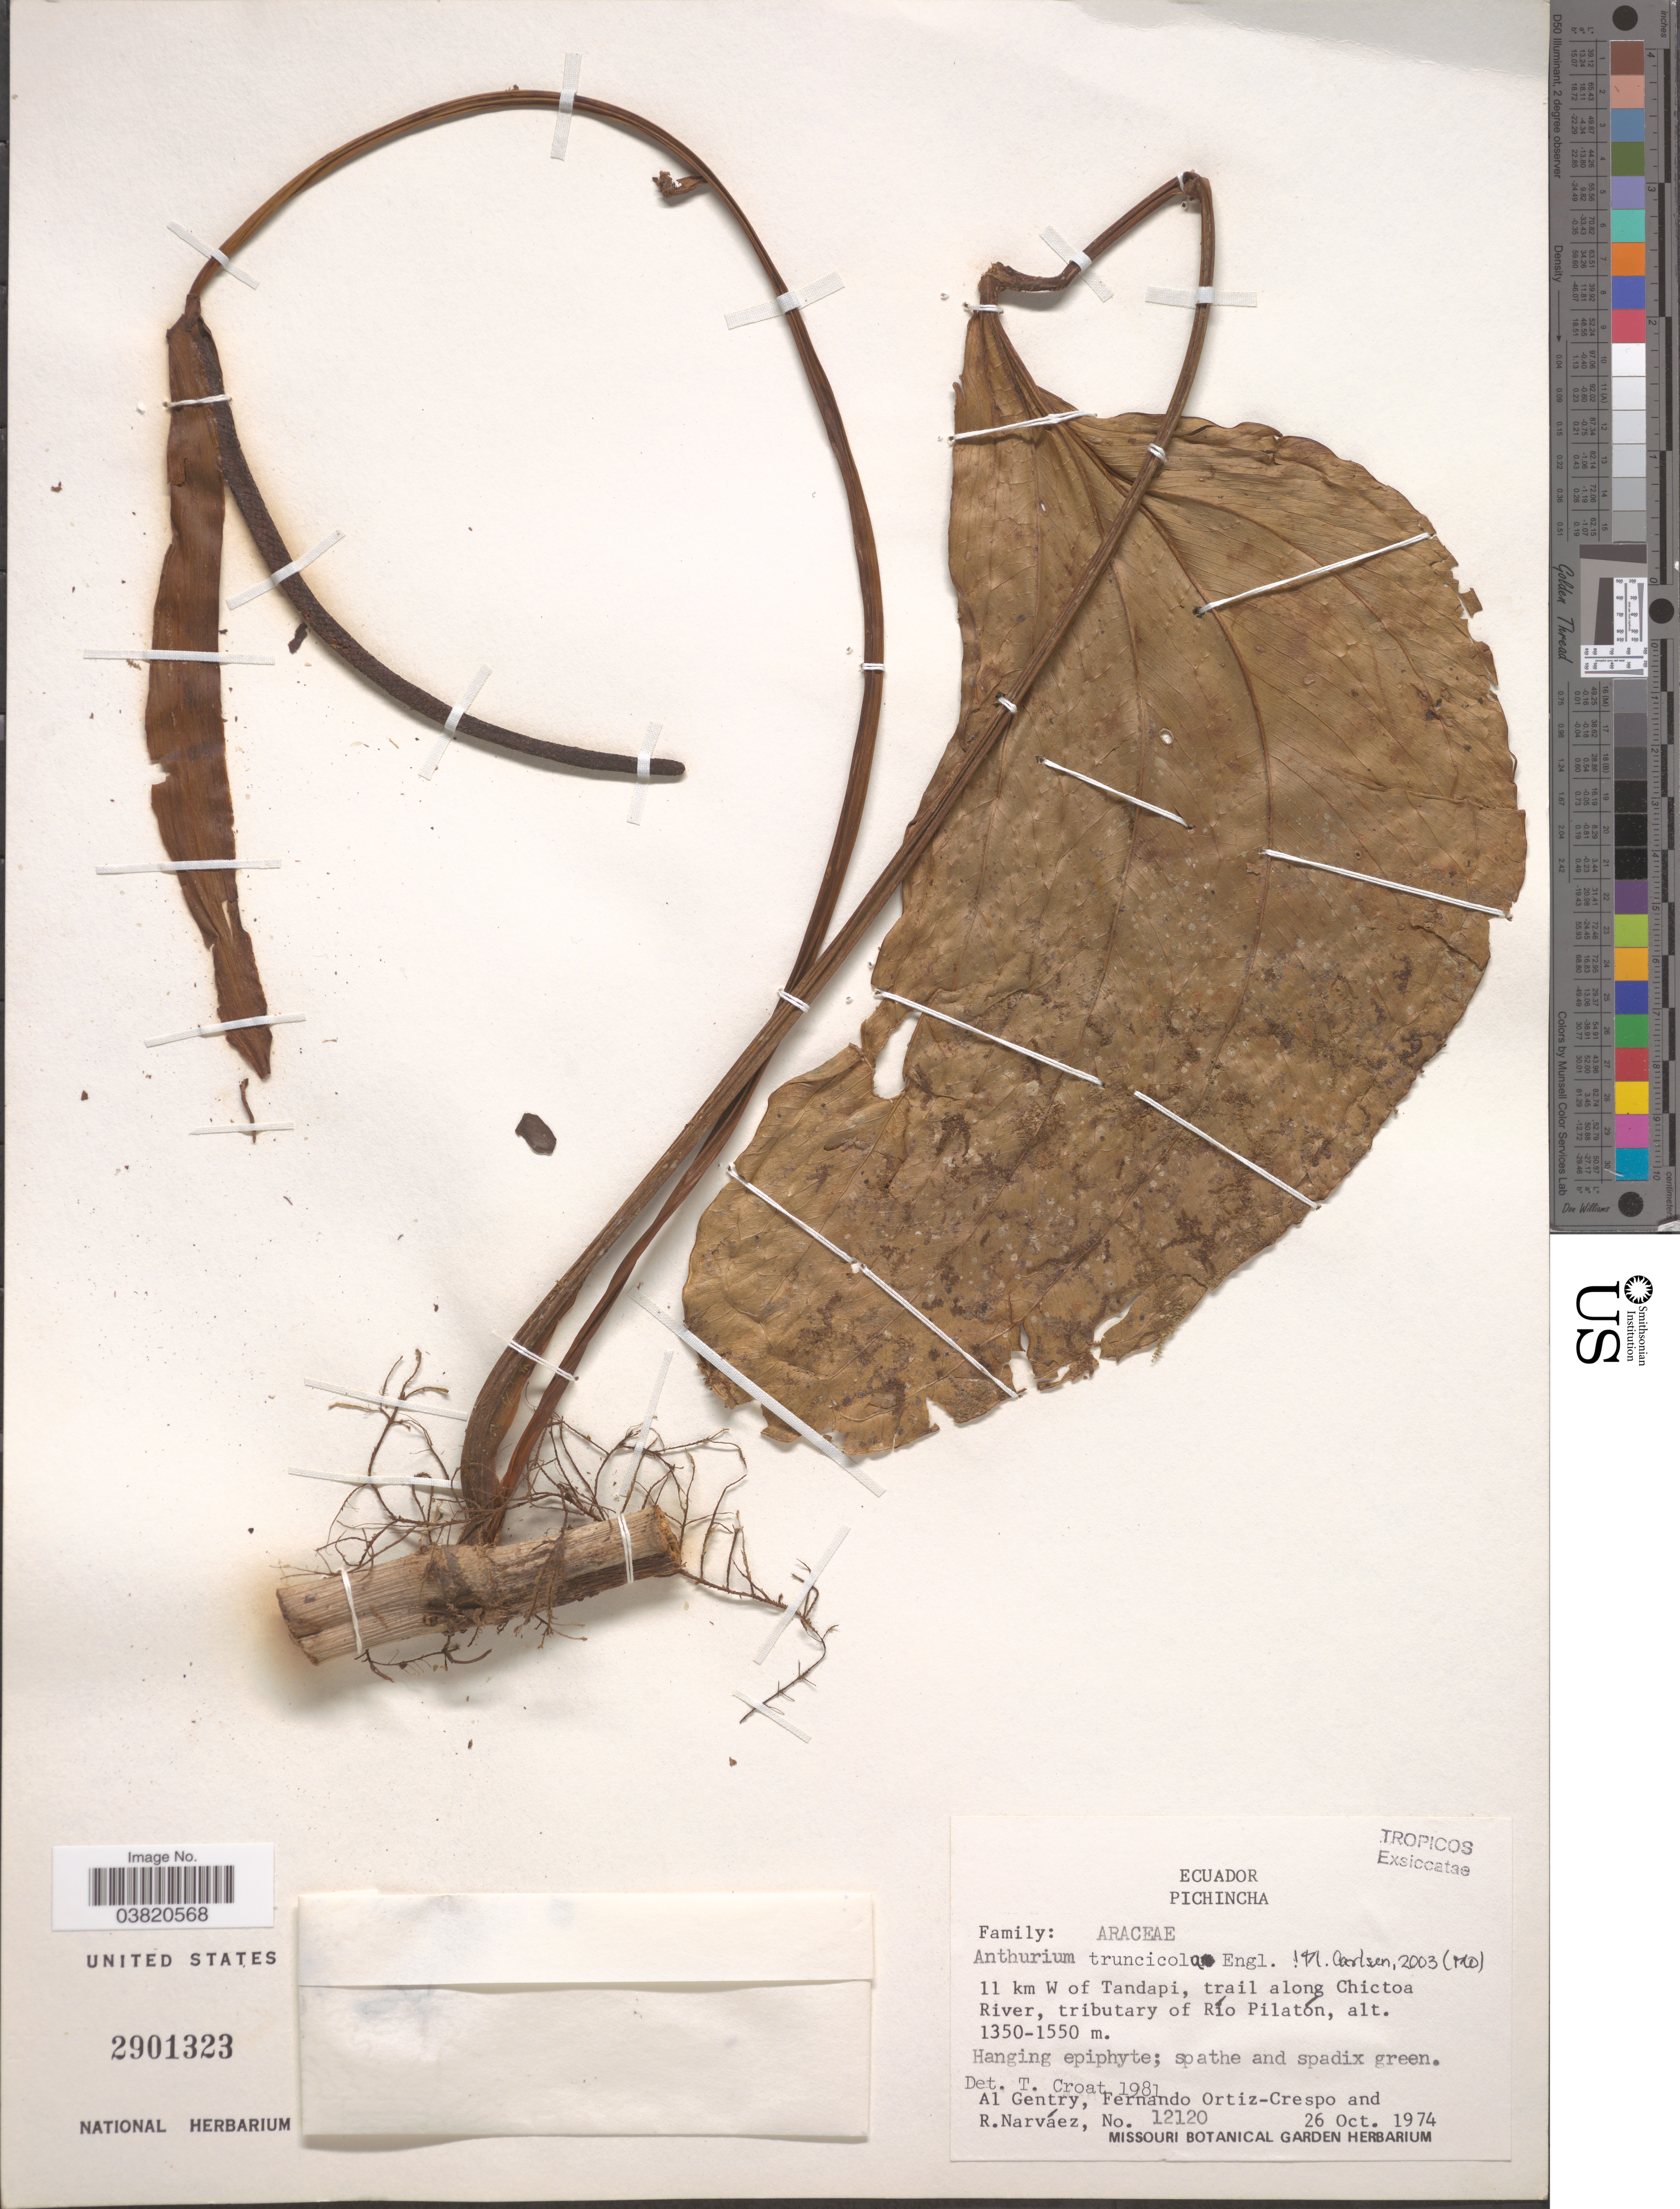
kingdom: Plantae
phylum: Tracheophyta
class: Liliopsida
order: Alismatales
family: Araceae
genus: Anthurium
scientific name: Anthurium truncicola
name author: Engl.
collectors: A. H. Gentry, F. Ortiz-Crespo & R. Narváez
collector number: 12120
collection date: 1974-10-26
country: Ecuador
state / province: Pichincha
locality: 11 km W of Tandapi, trail along Chictoa River, tributary of Río Pilatón.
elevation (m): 1350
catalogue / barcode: US 2901323